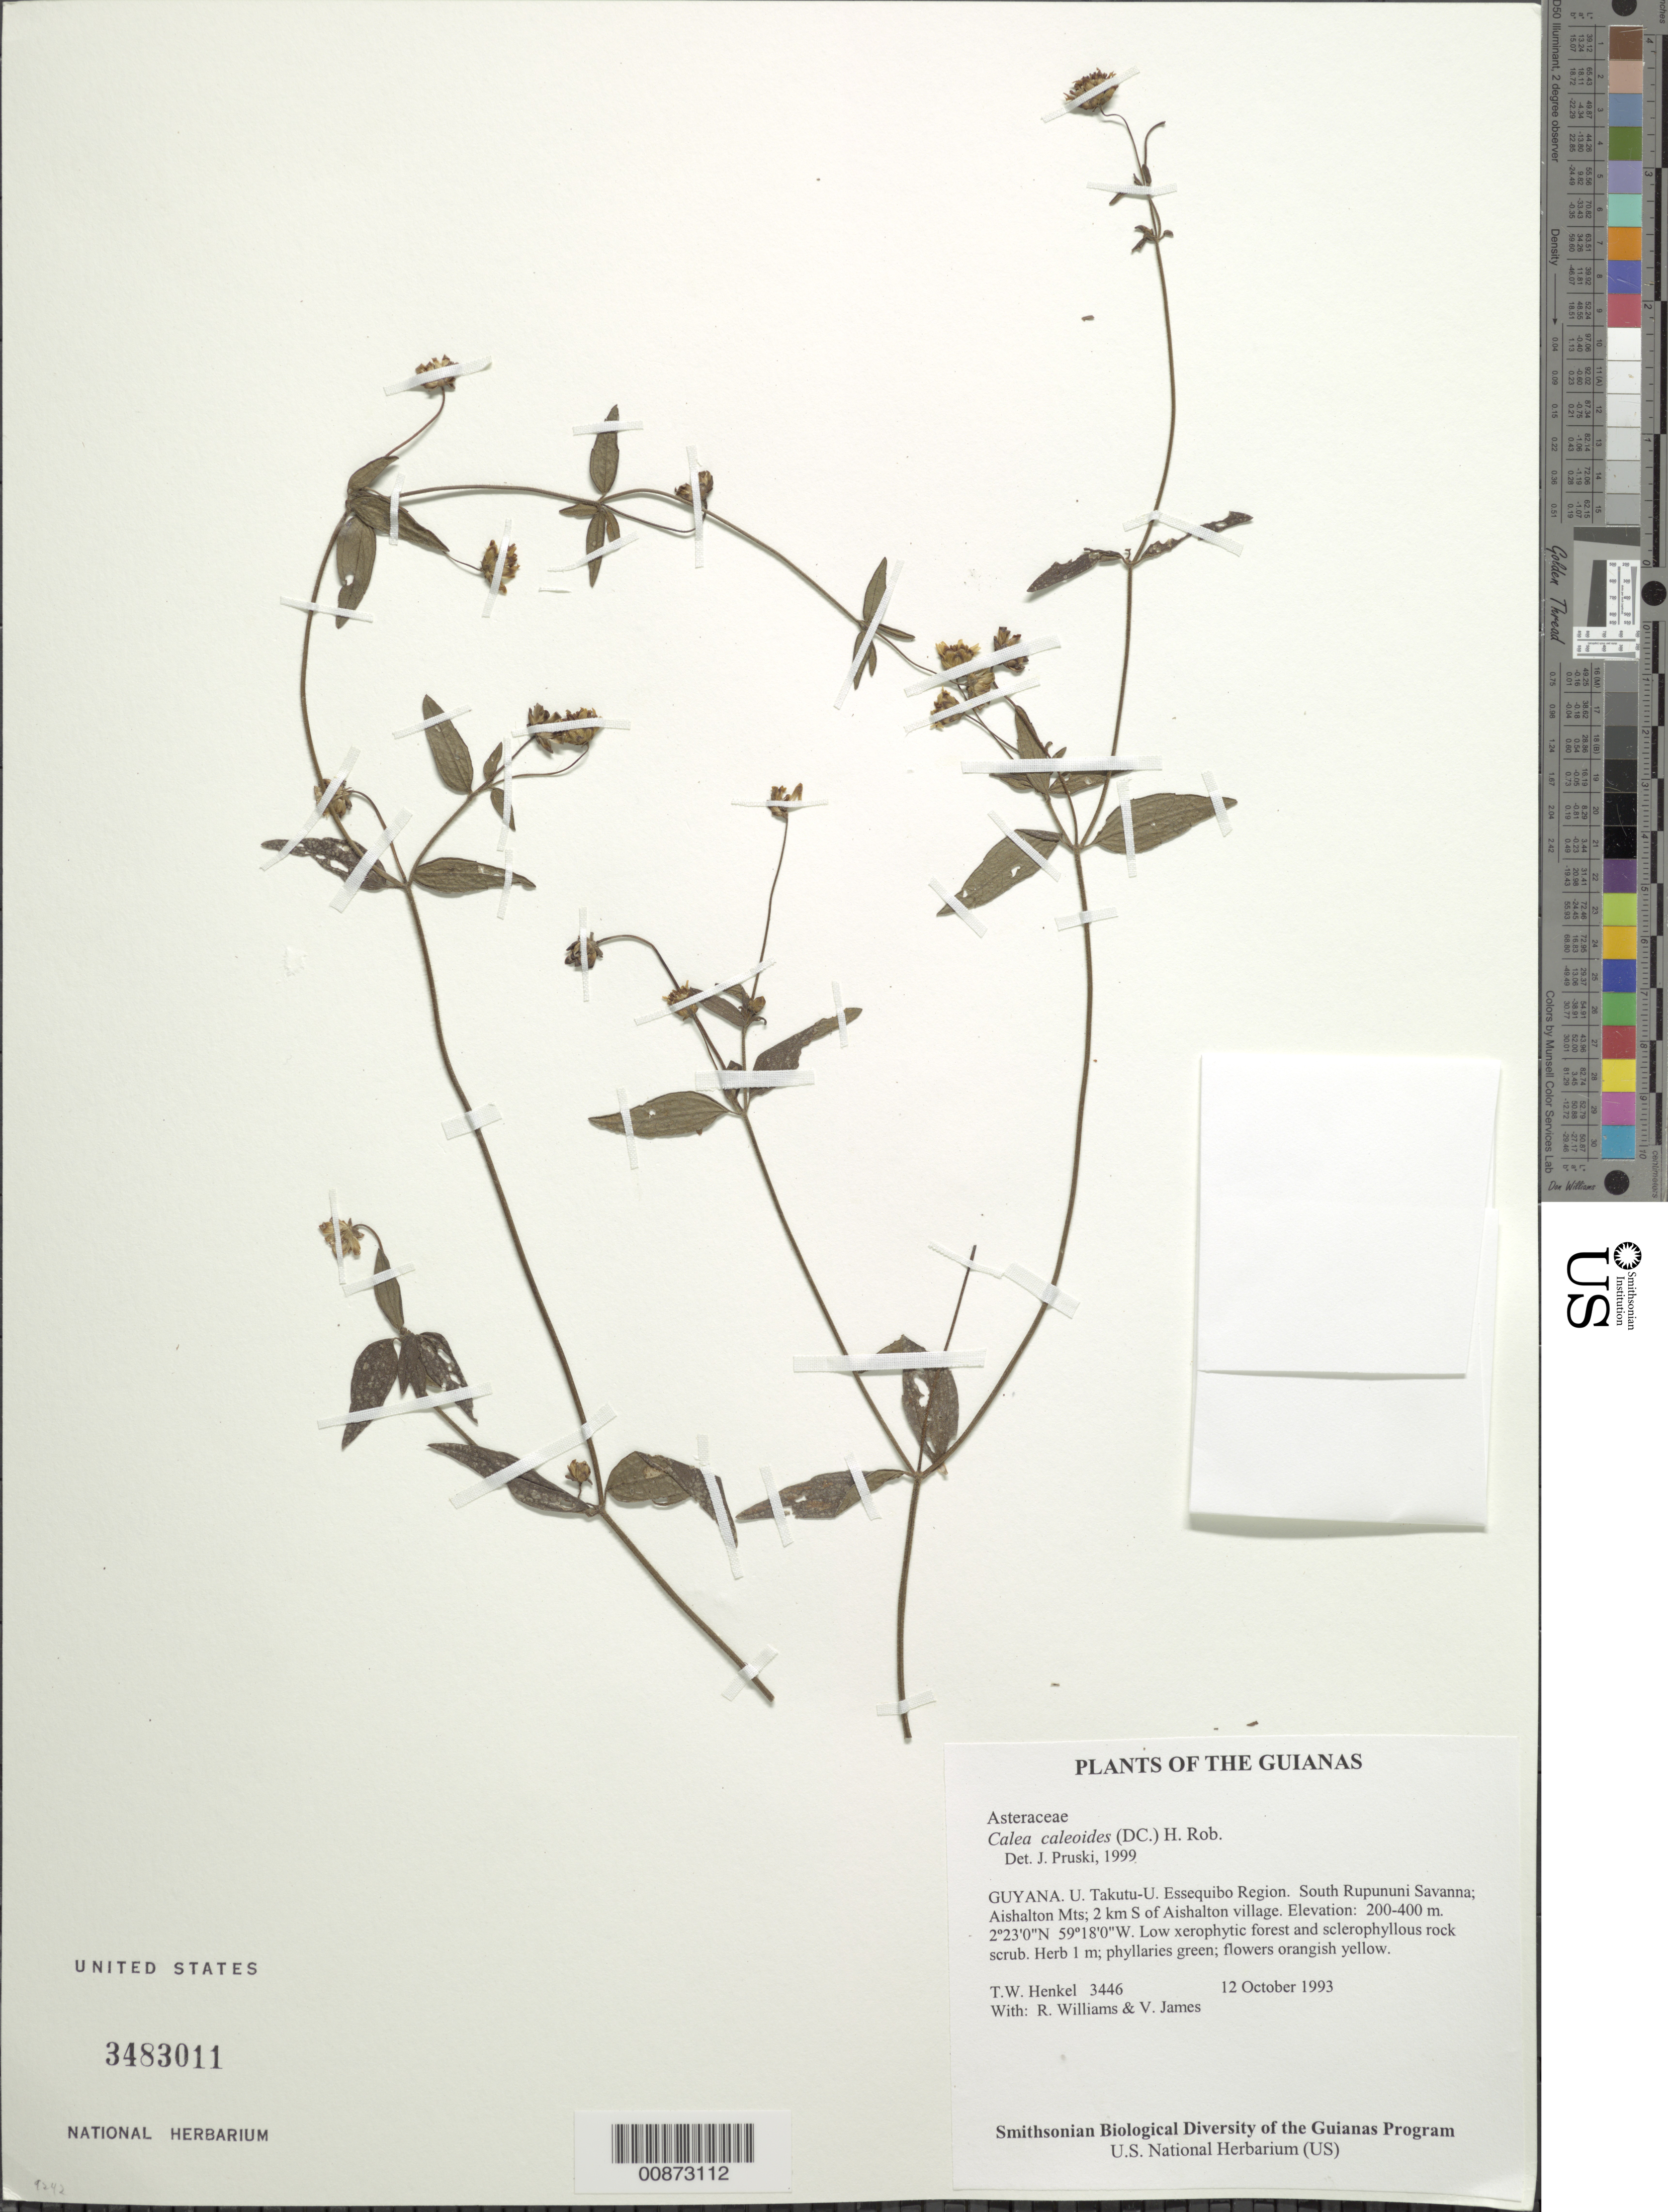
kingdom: Plantae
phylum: Tracheophyta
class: Magnoliopsida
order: Asterales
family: Asteraceae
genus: Calea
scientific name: Calea caleoides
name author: (DC.) H. Rob.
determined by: Pruski, J. F.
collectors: T. Henkel, R. Williams & V. James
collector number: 3446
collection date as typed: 12 October 1993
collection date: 1993-10-12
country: Guyana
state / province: U. Takutu-U. Essequibo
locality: South Rupununi Savanna; Aishalton Mts; 2 km S of Aishalton village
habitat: Low xerophytic forest and sclerophyllous rock scrub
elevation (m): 200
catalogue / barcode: US 3483011